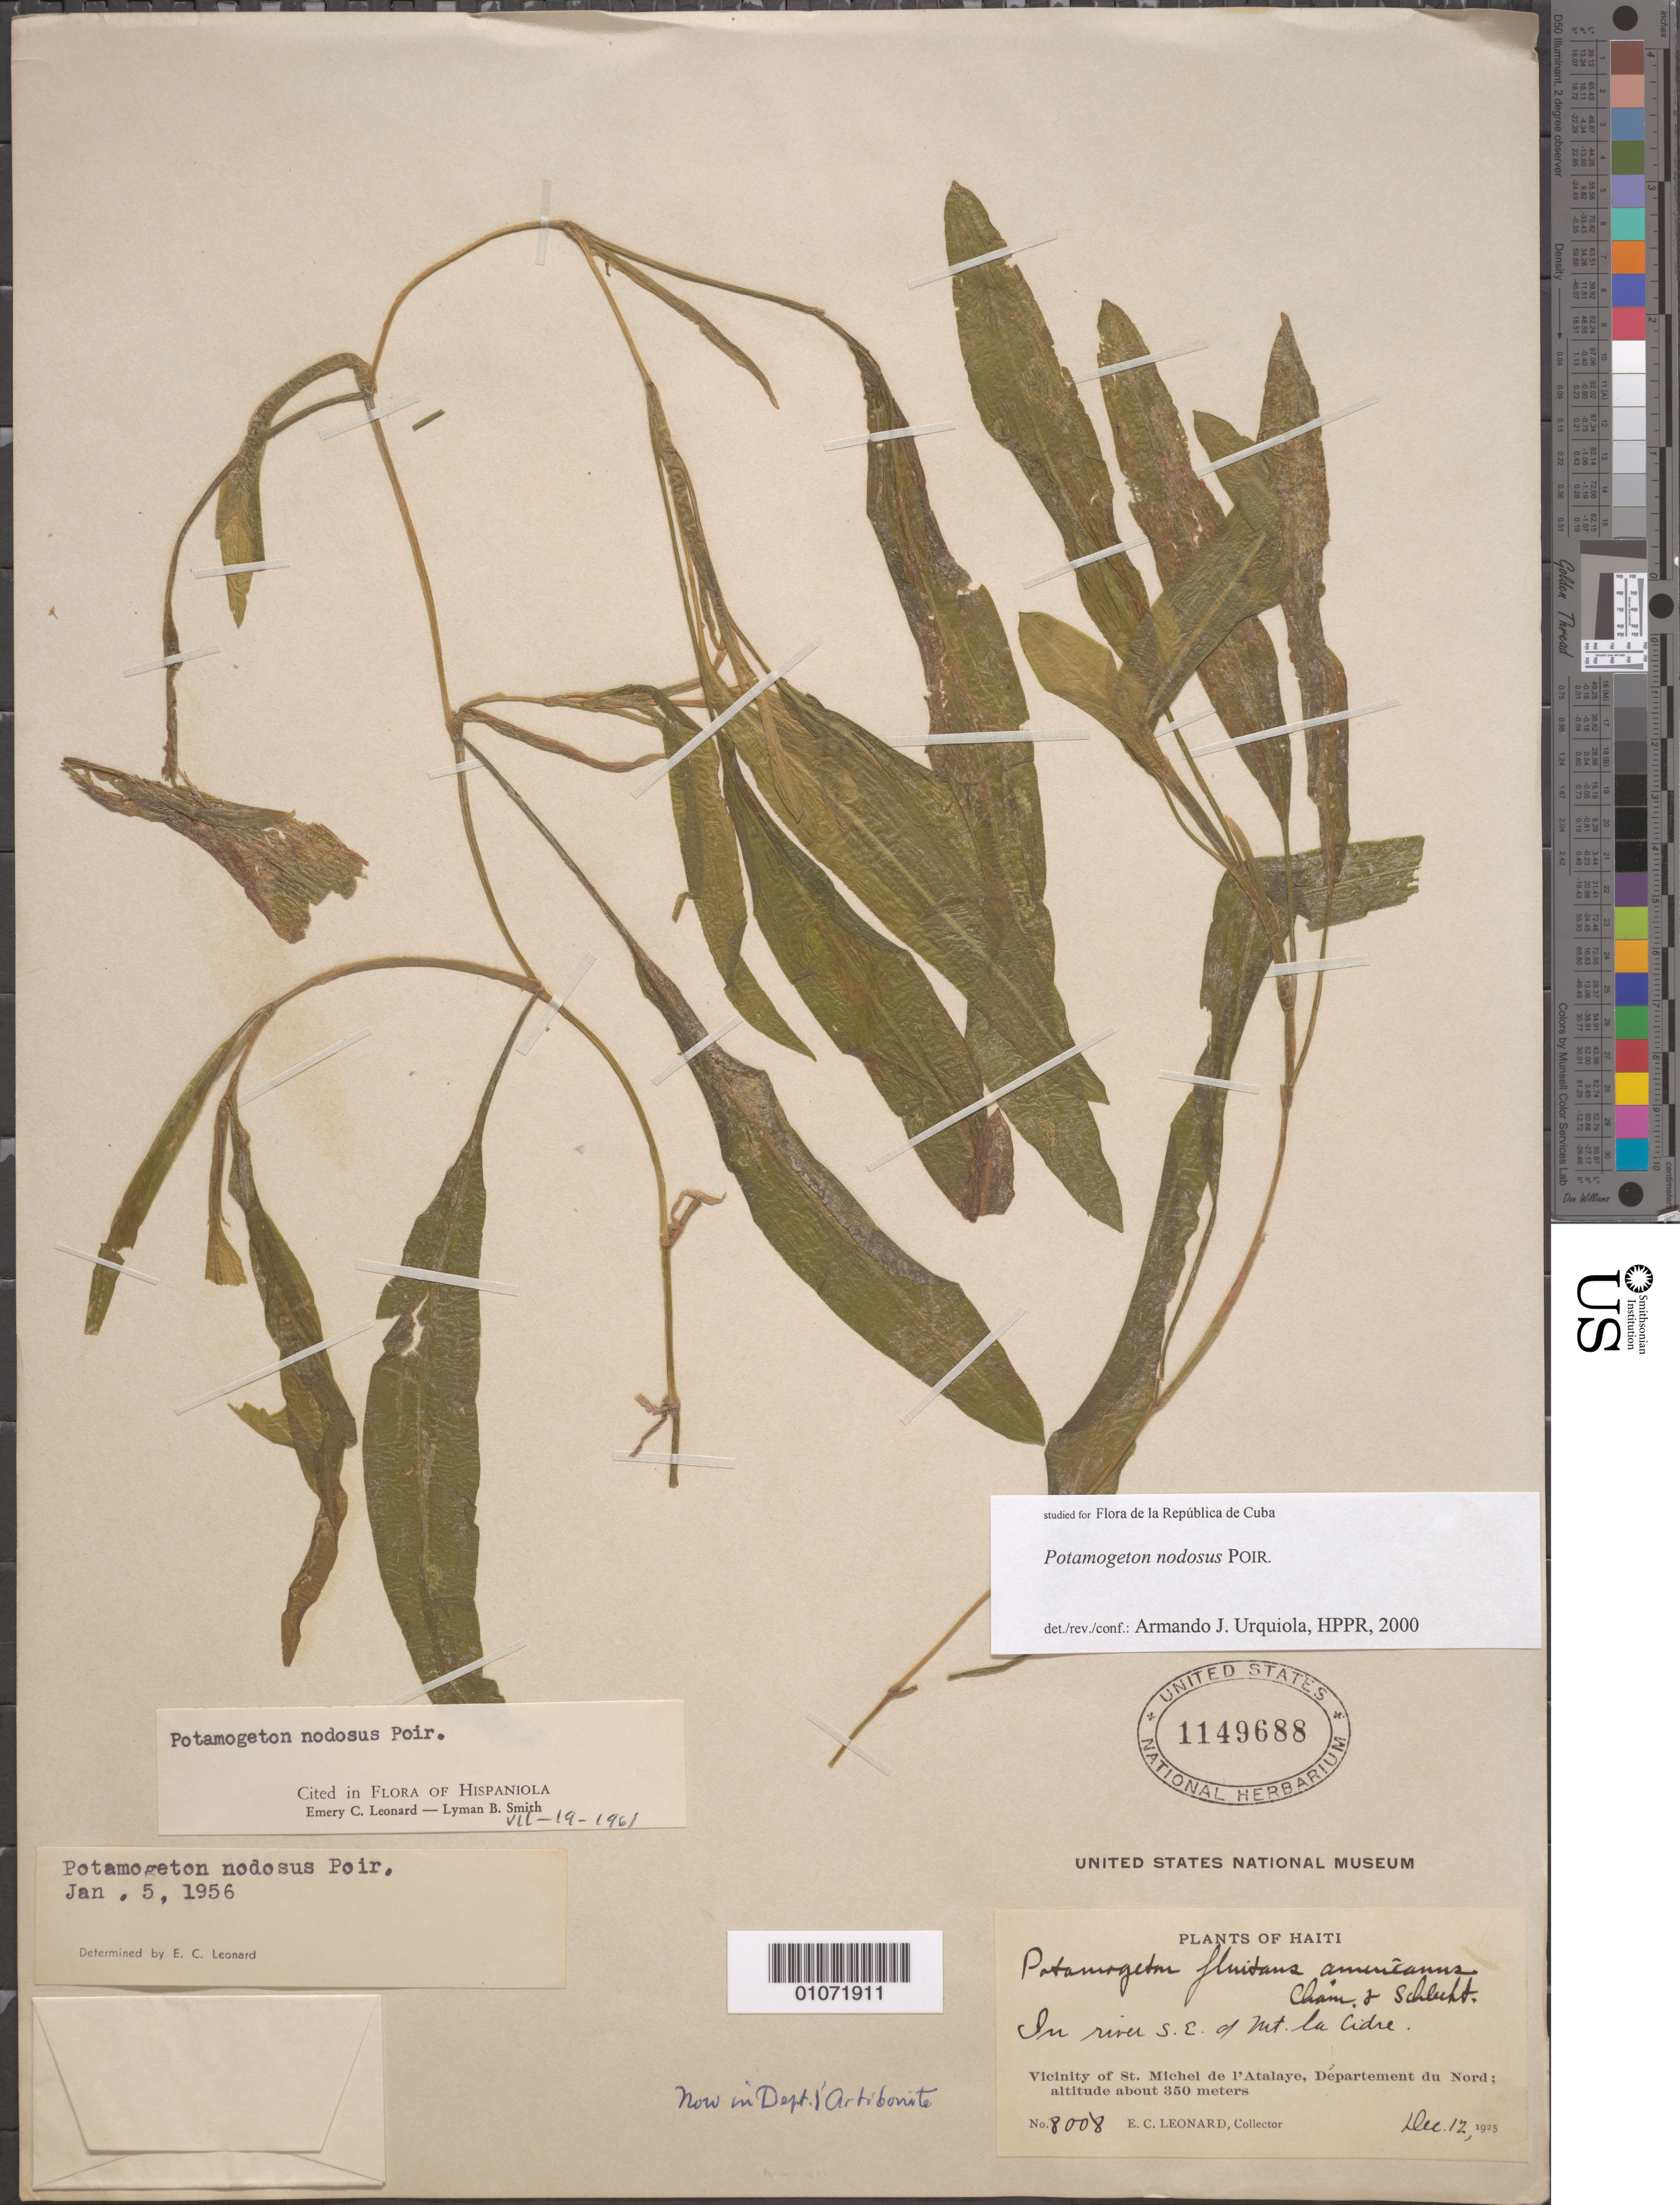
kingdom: Plantae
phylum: Tracheophyta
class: Liliopsida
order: Alismatales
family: Potamogetonaceae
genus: Potamogeton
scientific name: Potamogeton nodosus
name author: Poir.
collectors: E. C. Leonard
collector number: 8008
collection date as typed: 12 Dec 1925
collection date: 1925-12-12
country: Haiti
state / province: Nord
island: Hispaniola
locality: Vicinity of St. Michael de l'Atalaye. Department de Nord.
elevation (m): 350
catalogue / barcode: US 1149688